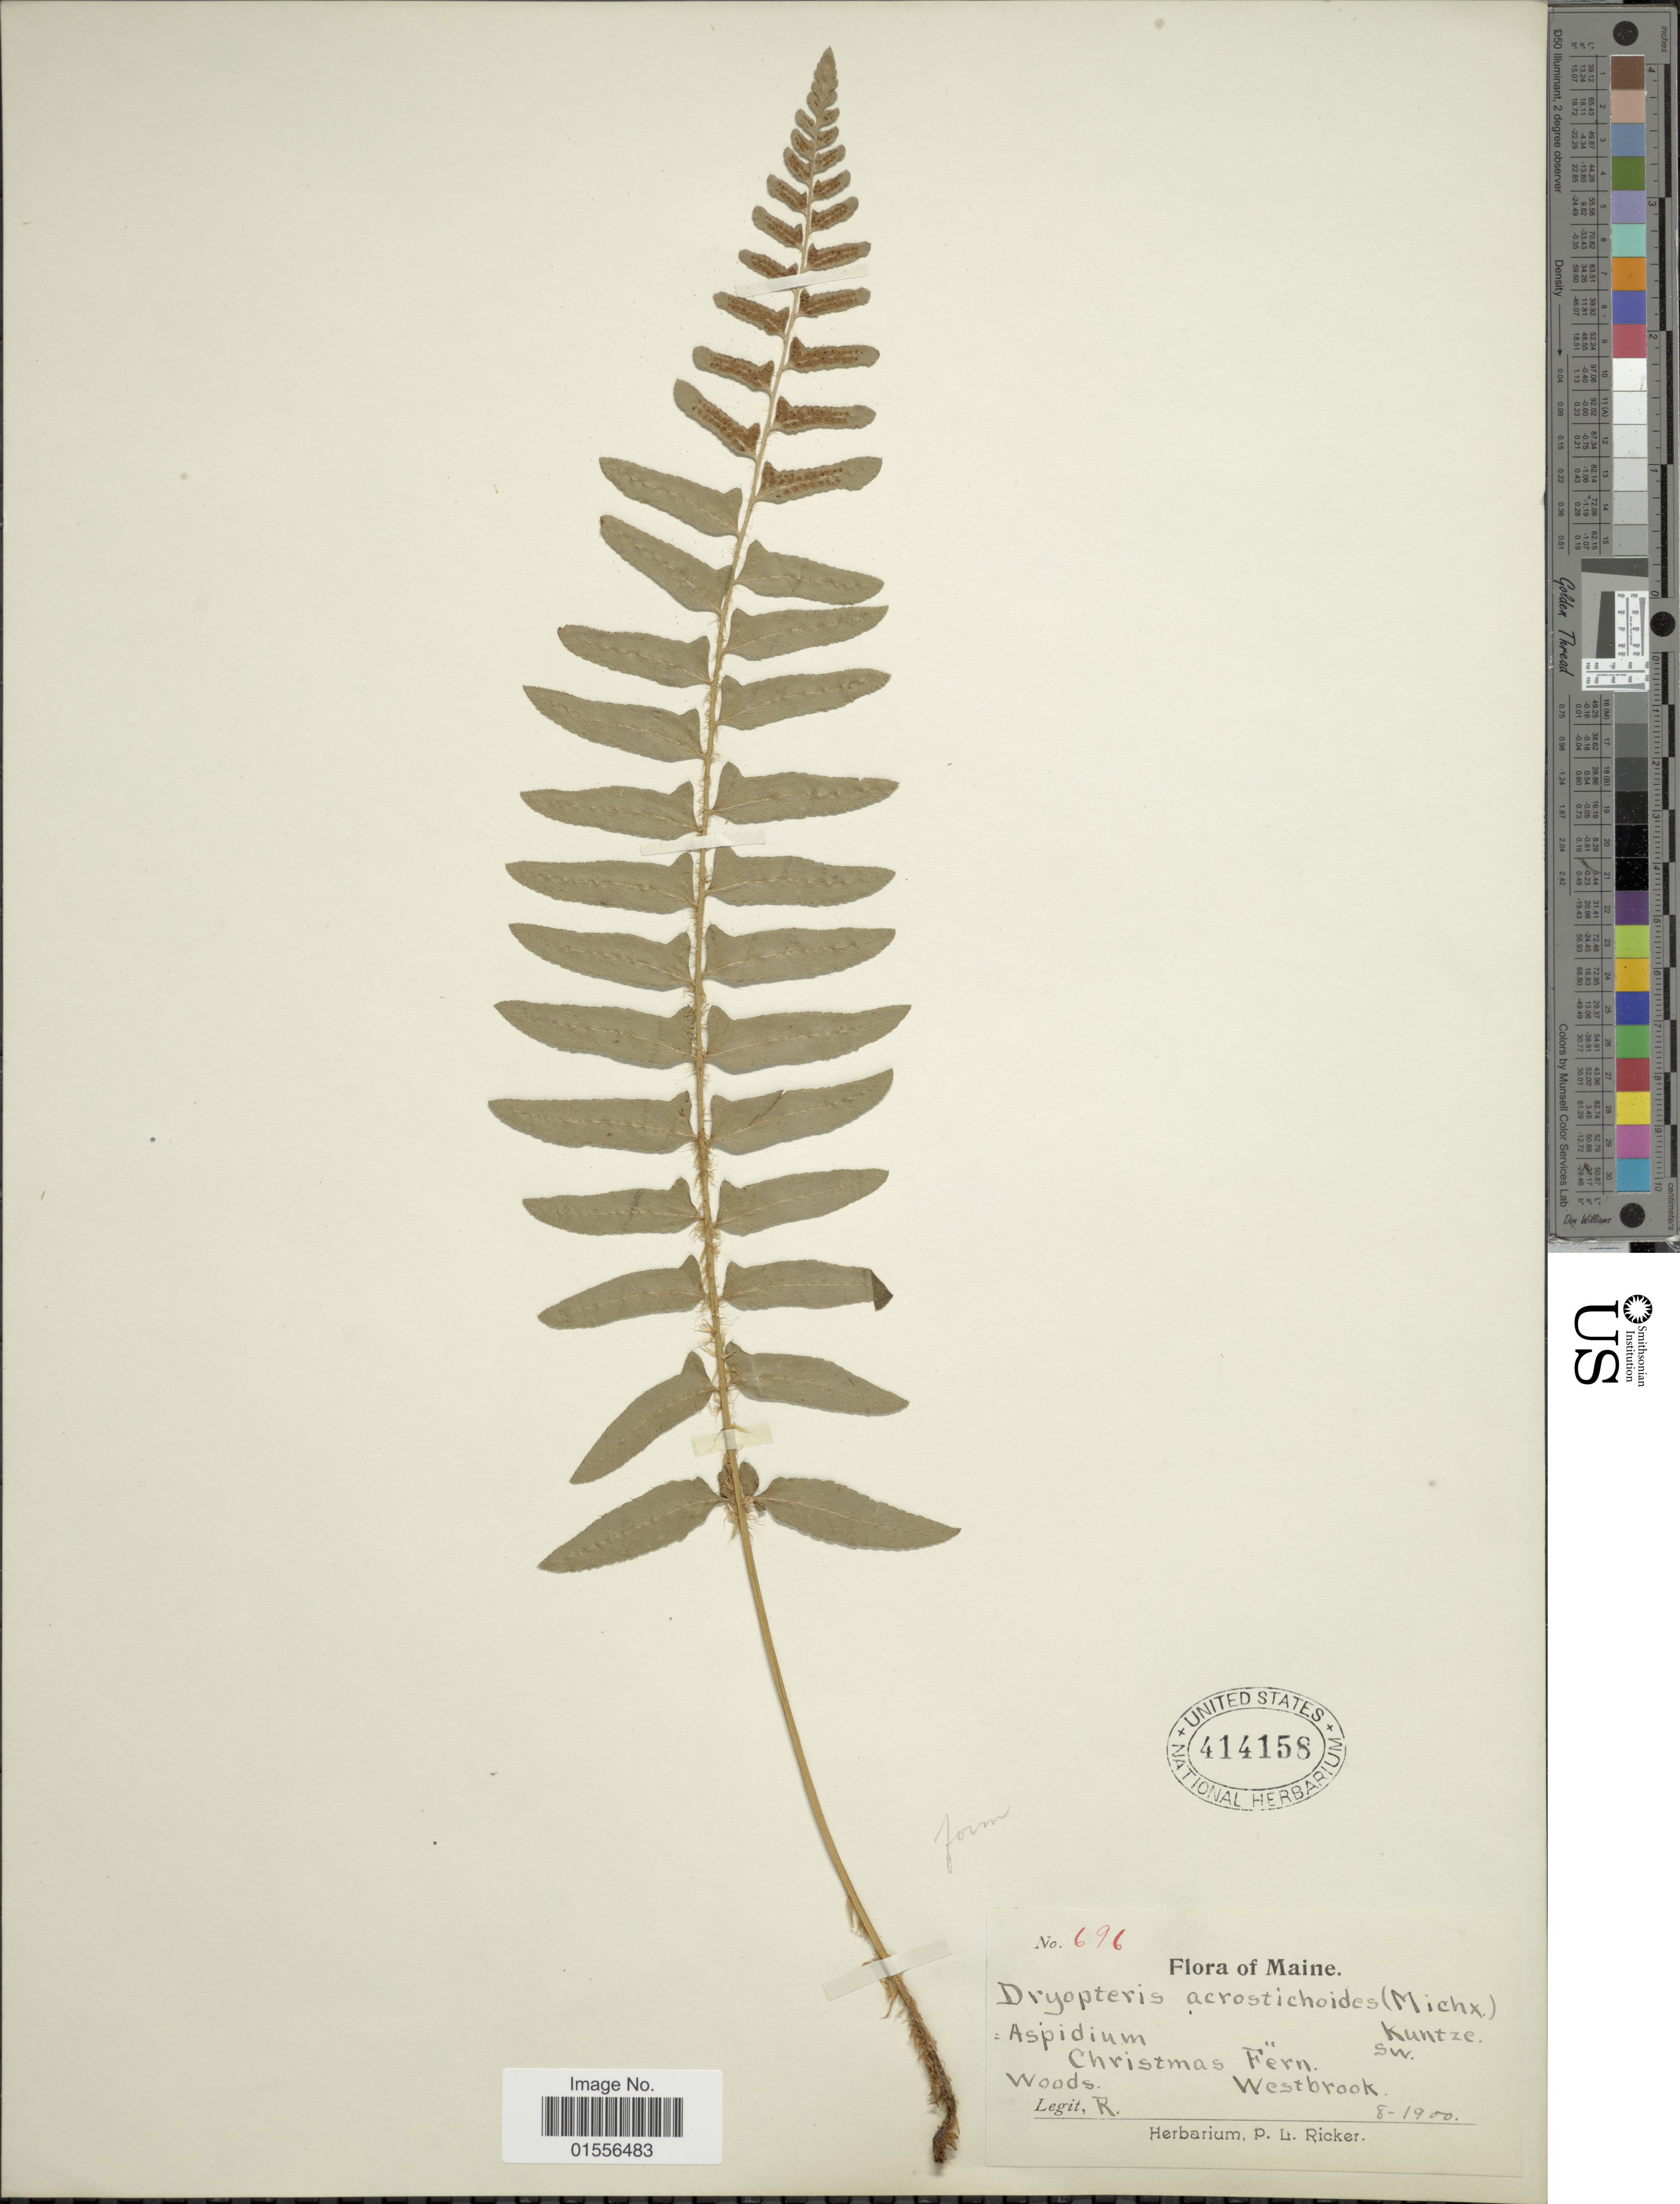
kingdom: Plantae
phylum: Tracheophyta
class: Polypodiopsida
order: Polypodiales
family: Dryopteridaceae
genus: Polystichum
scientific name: Polystichum acrostichoides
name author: (Michx.) Schott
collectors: R. Ricker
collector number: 696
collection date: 1900-08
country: United States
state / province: Maine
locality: Christmans Fern, Woods, Westbrook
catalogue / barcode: US 414158